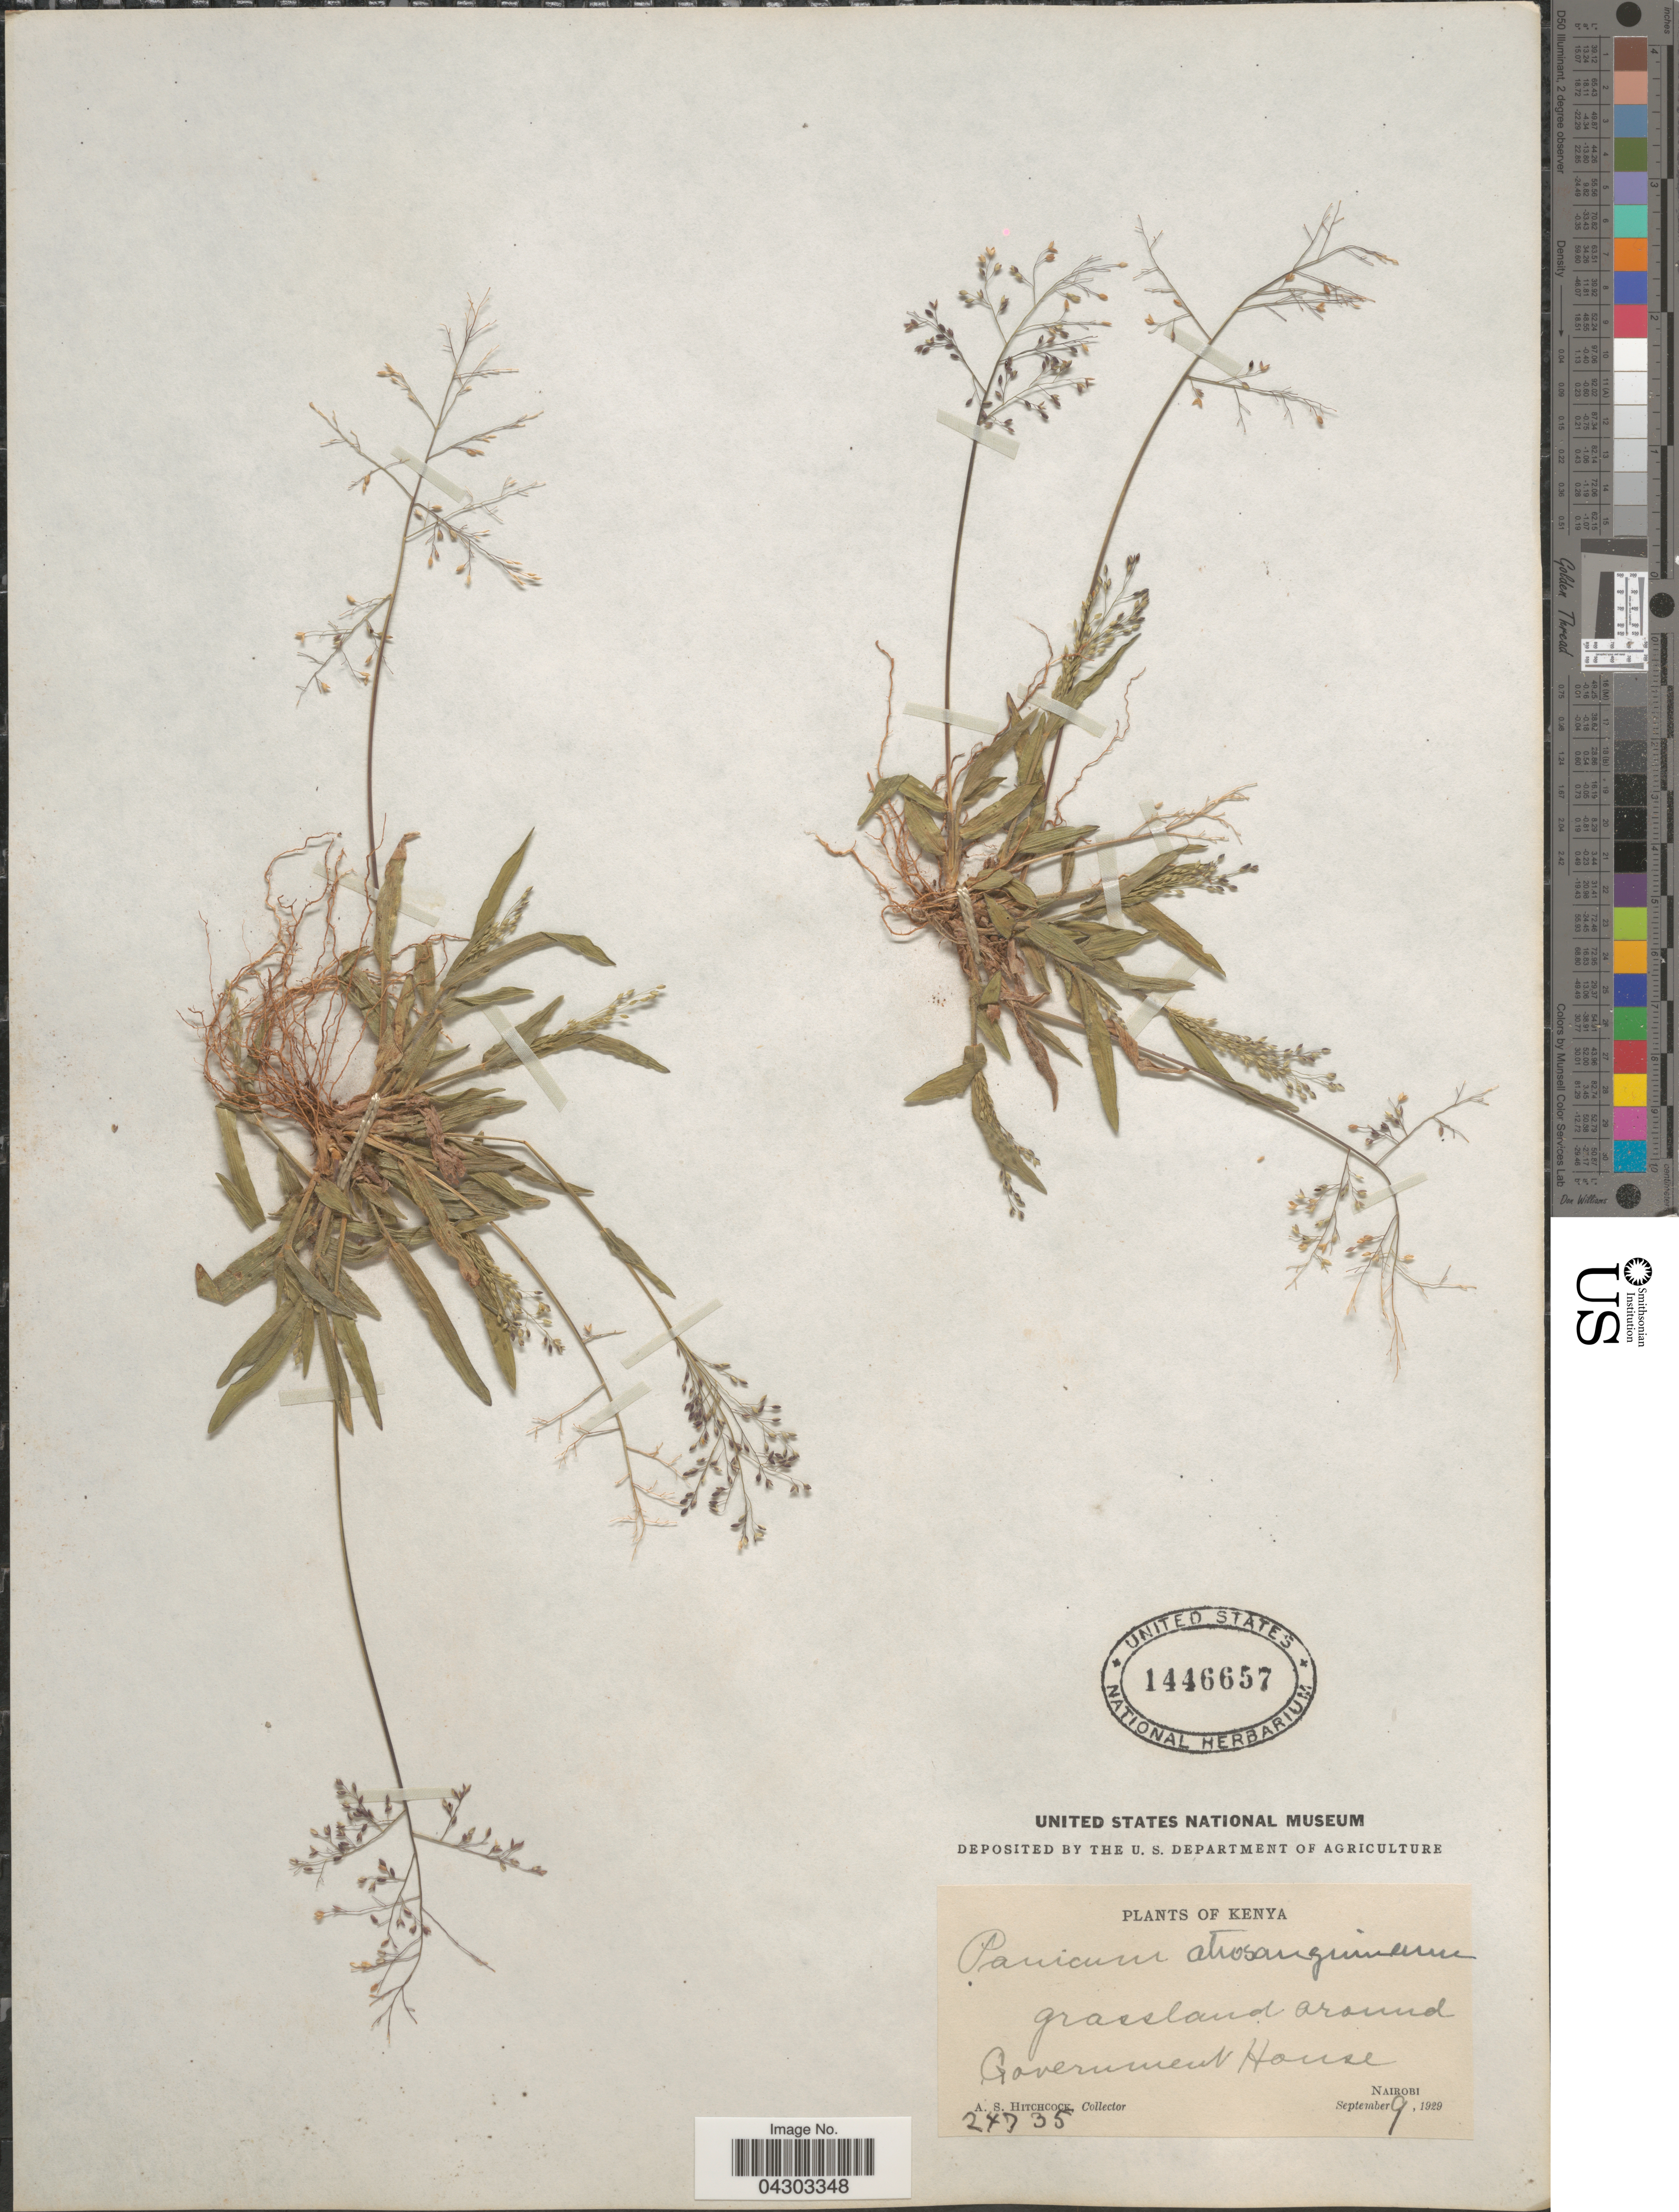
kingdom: Plantae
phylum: Tracheophyta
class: Liliopsida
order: Poales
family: Poaceae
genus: Panicum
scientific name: Panicum austroasiaticum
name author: Ohwi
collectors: A. S. Hitchcock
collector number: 24735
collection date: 1929-09-09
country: Kenya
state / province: Nairobi Area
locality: Around Government House. Nairobi.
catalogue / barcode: US 1446657